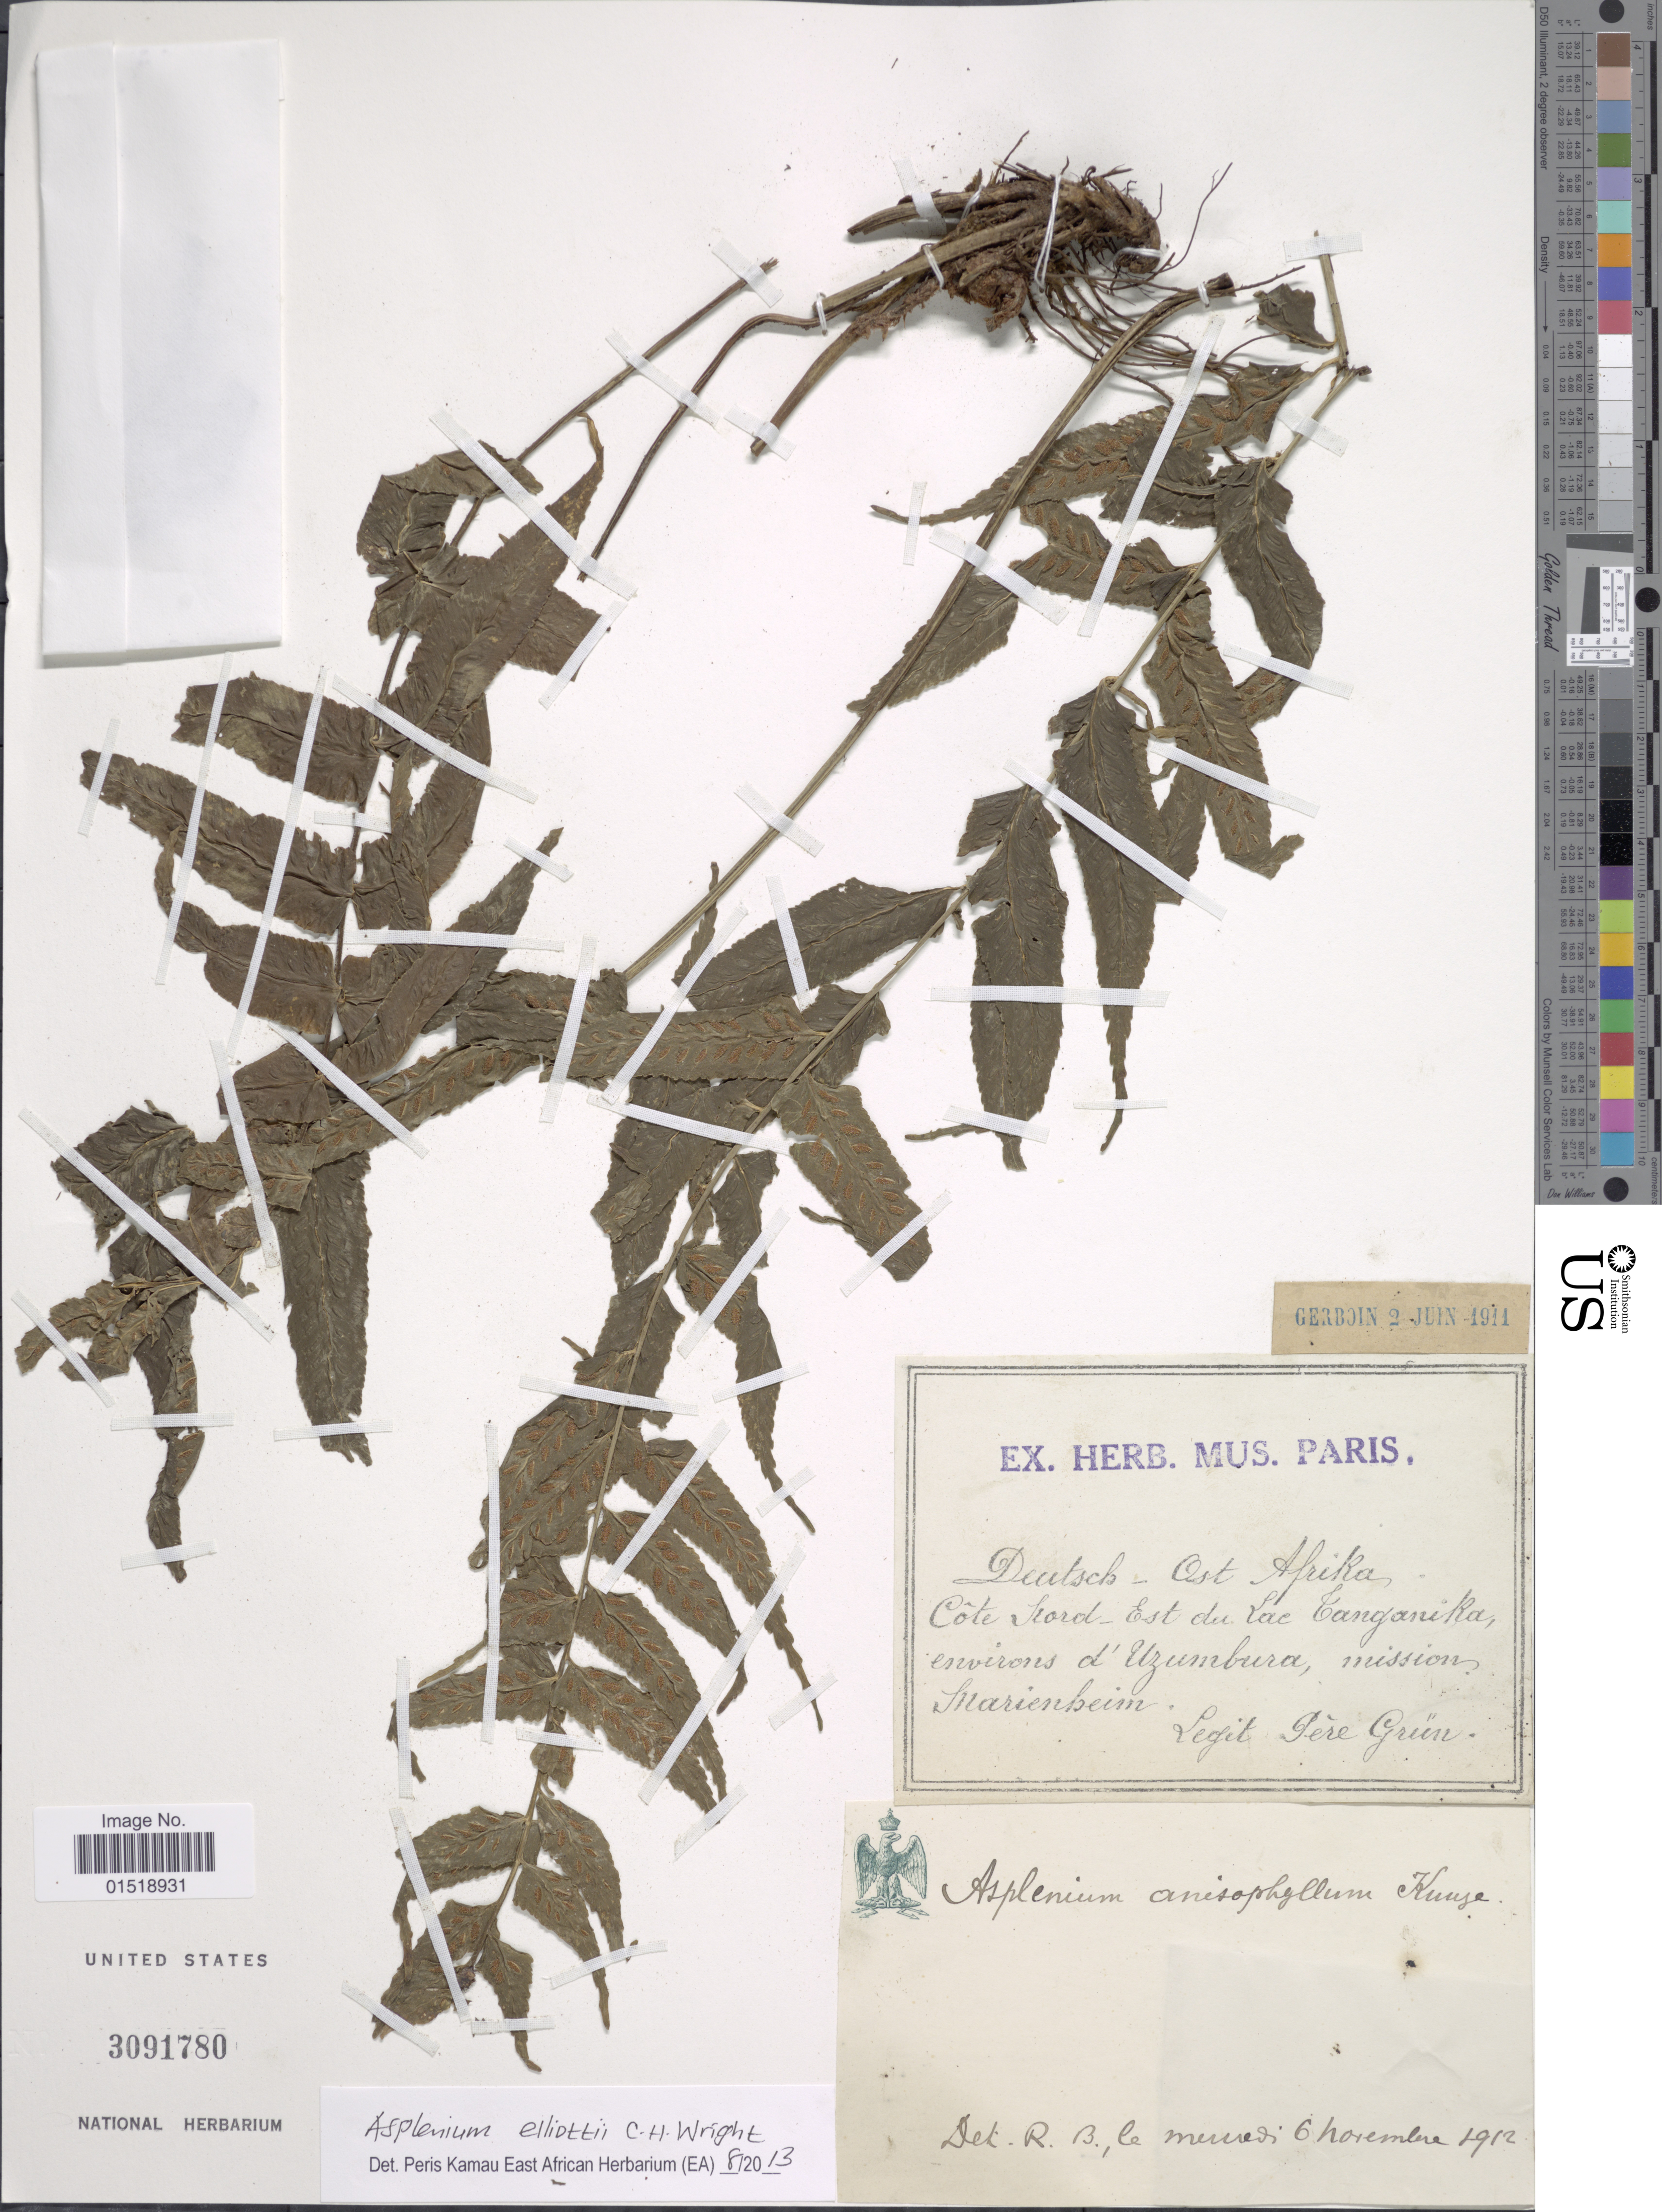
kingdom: Plantae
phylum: Tracheophyta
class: Polypodiopsida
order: Polypodiales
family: Aspleniaceae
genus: Asplenium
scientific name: Asplenium elliottii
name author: C.H. Wright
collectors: P. Grün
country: Tanzania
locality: Deutsch-Ost Afrika. Côte Nord - Est du Lac Tanganika, environs d'Uzumbura, missions Marienheim.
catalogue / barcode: US 3091780